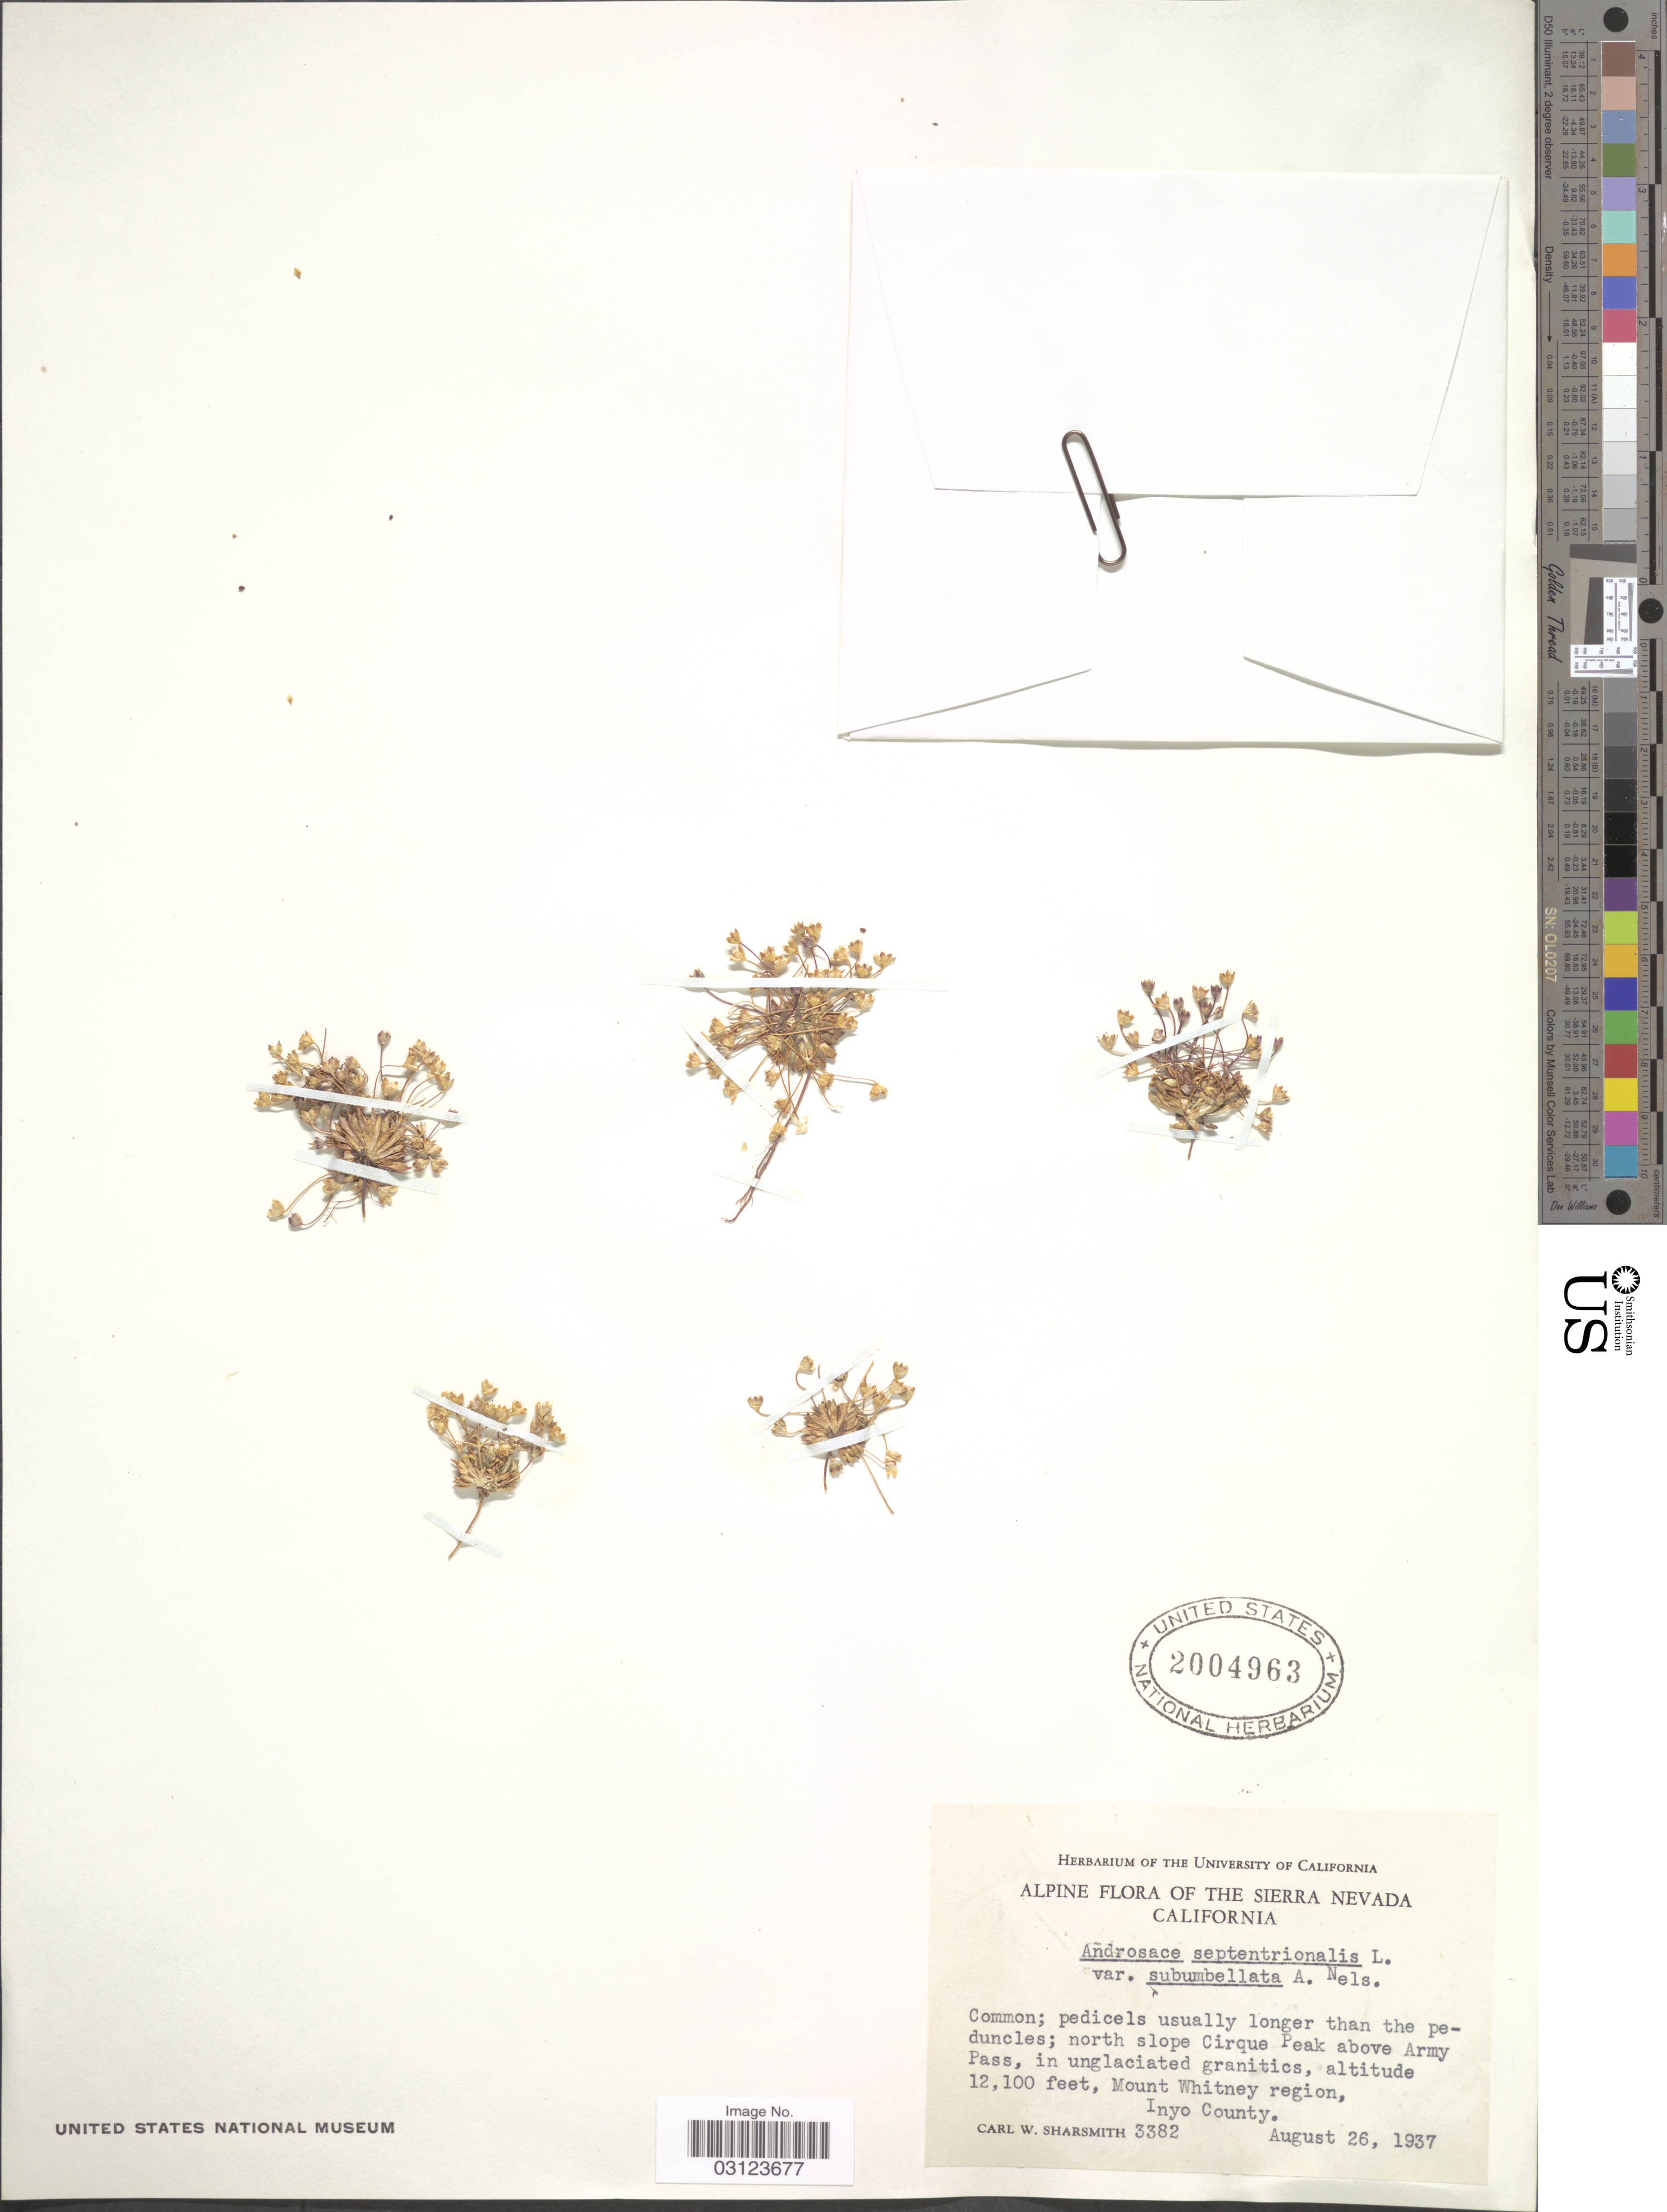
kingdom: Plantae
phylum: Tracheophyta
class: Magnoliopsida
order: Ericales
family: Primulaceae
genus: Androsace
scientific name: Androsace septentrionalis subsp. subumbellata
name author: (A. Nelson) G.T. Robbins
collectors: C. Sharsmith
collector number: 3382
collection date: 1937-08-26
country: United States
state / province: California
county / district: Inyo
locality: Alpine flora of the Sierra Nevada. North slope Cirque Peak above Army pass, Mount Whitney region, Inyo County.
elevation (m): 3688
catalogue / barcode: US 2004963